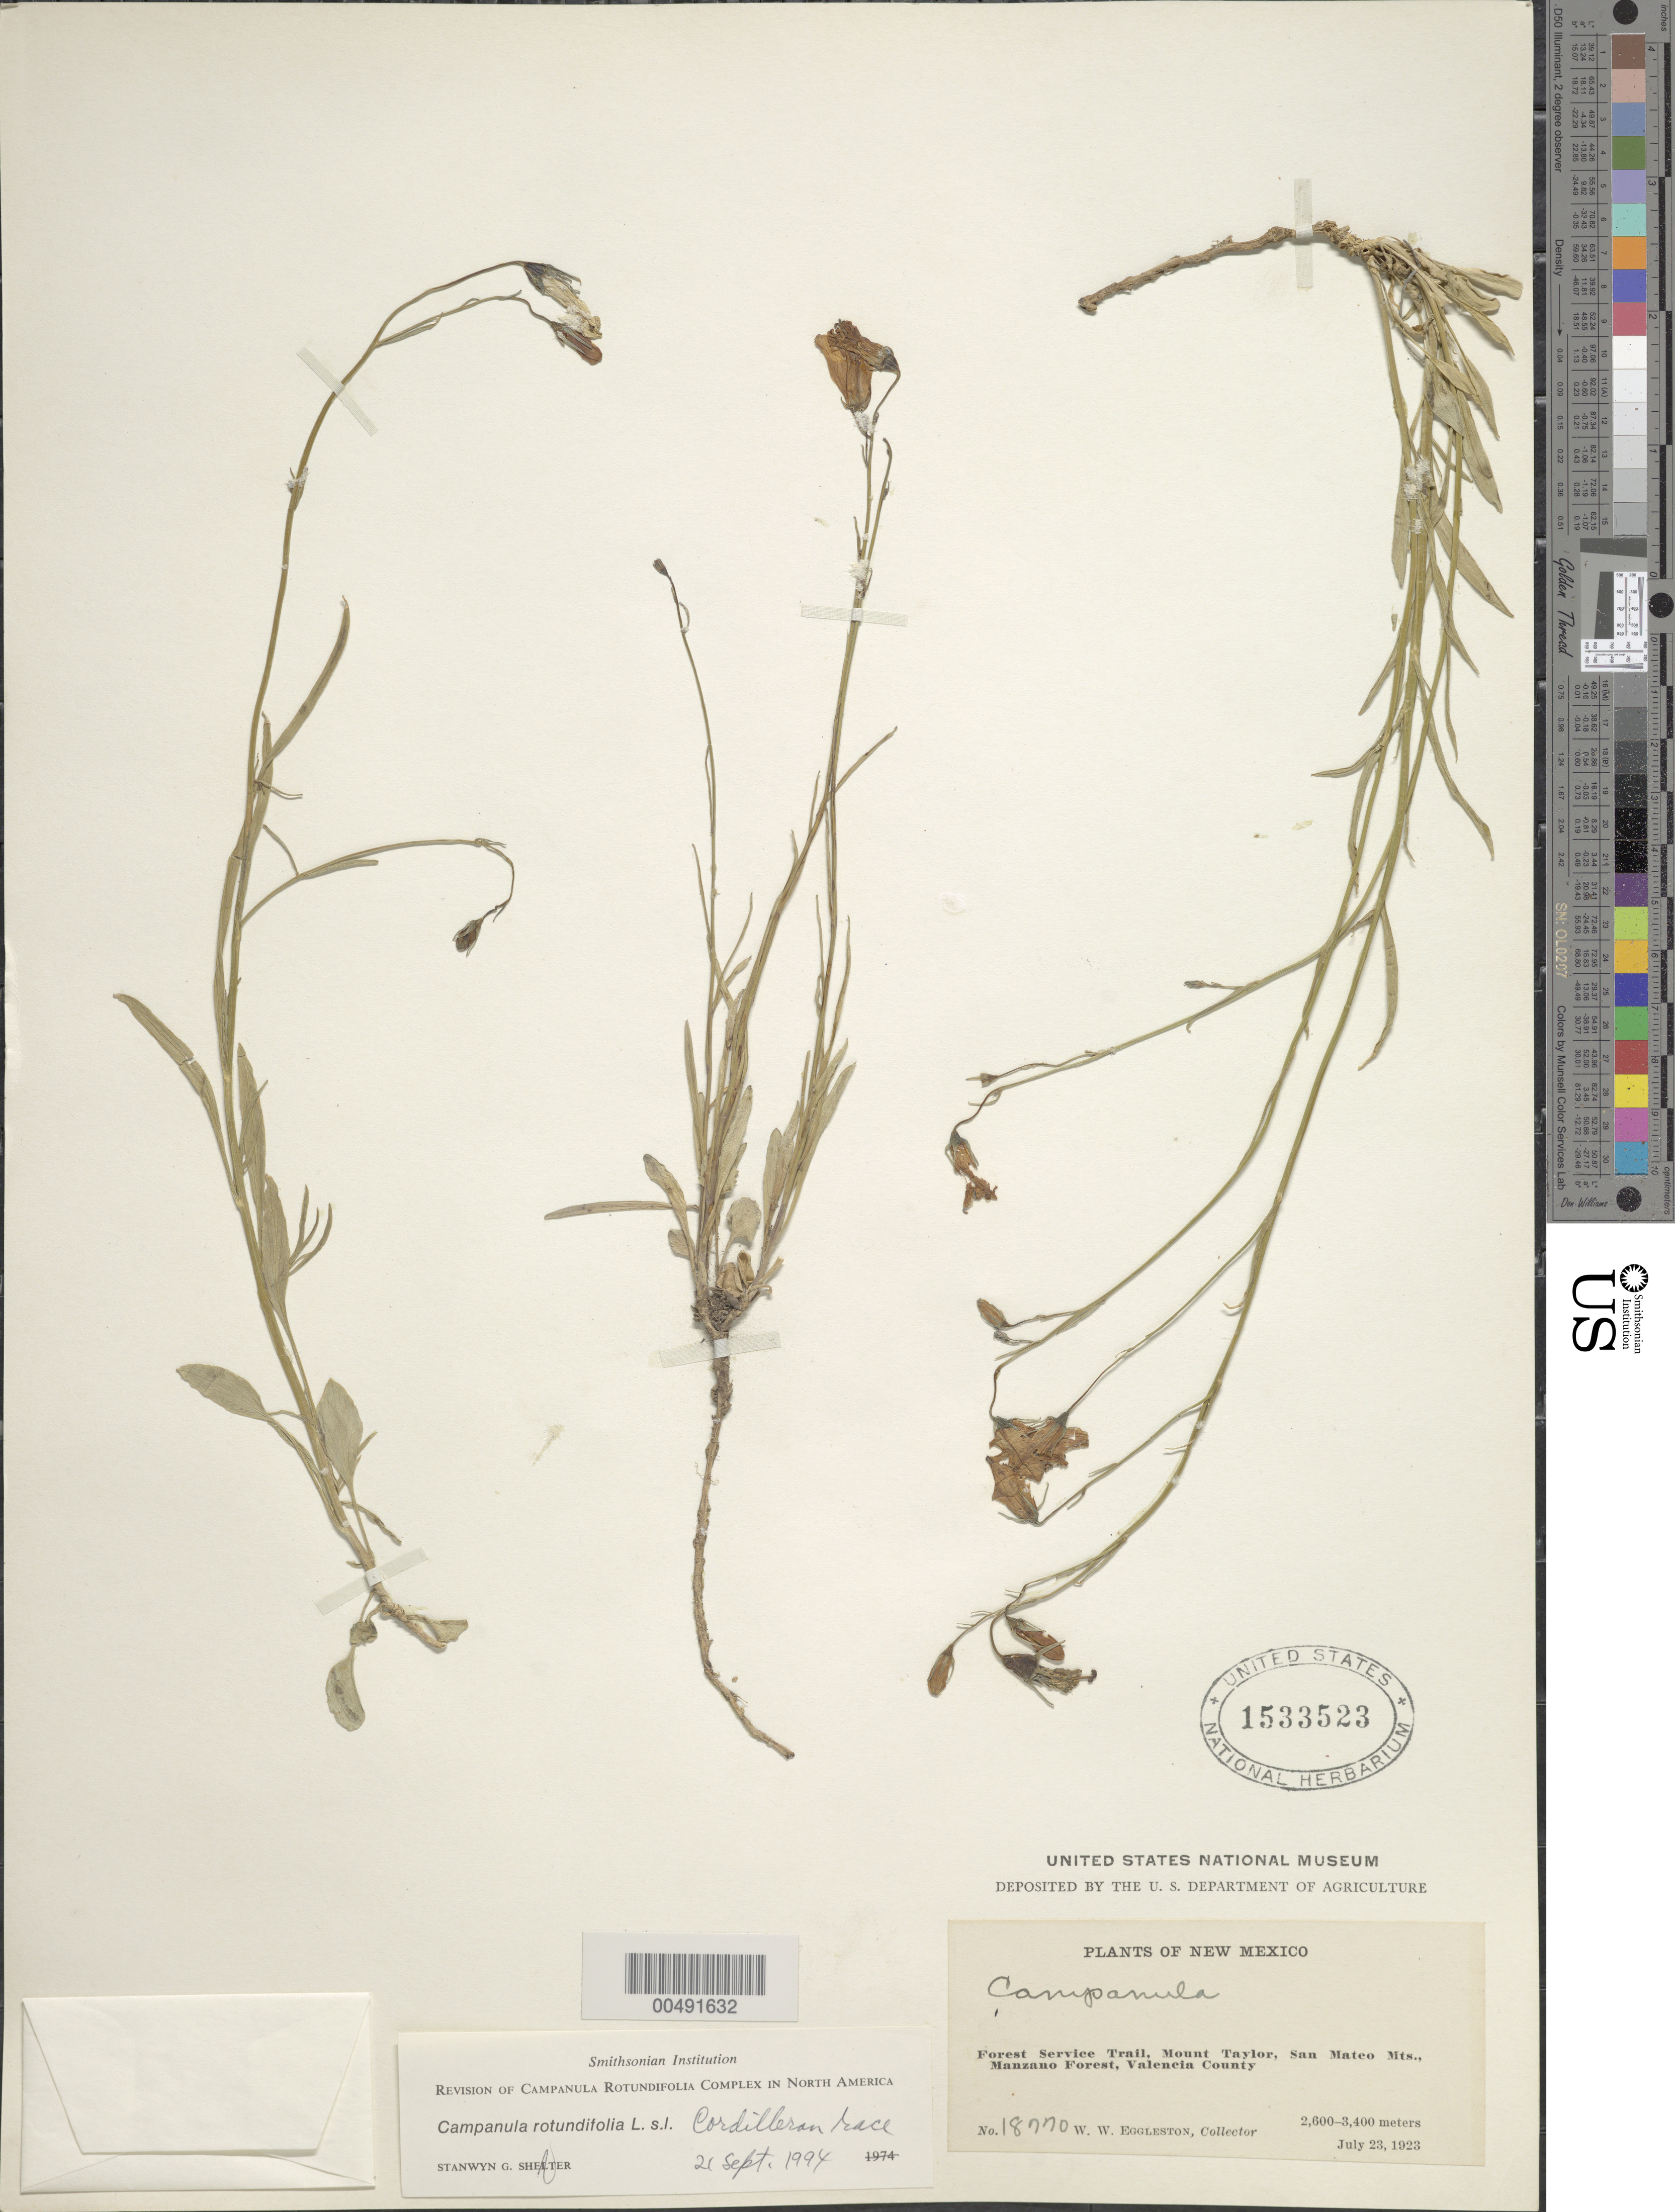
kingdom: Plantae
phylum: Tracheophyta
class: Magnoliopsida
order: Asterales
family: Campanulaceae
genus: Campanula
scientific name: Campanula rotundifolia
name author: L.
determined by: Shetler, Stanwyn G., (US), NMNH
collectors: W. W. Eggleston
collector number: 1870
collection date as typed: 23 Jul 1923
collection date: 1923-07-23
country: United States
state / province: New Mexico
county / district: Valencia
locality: Forest Service Trail, Mount Taylor, San Mateo Mts., Manzano Forest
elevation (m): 2600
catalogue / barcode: US 1533523